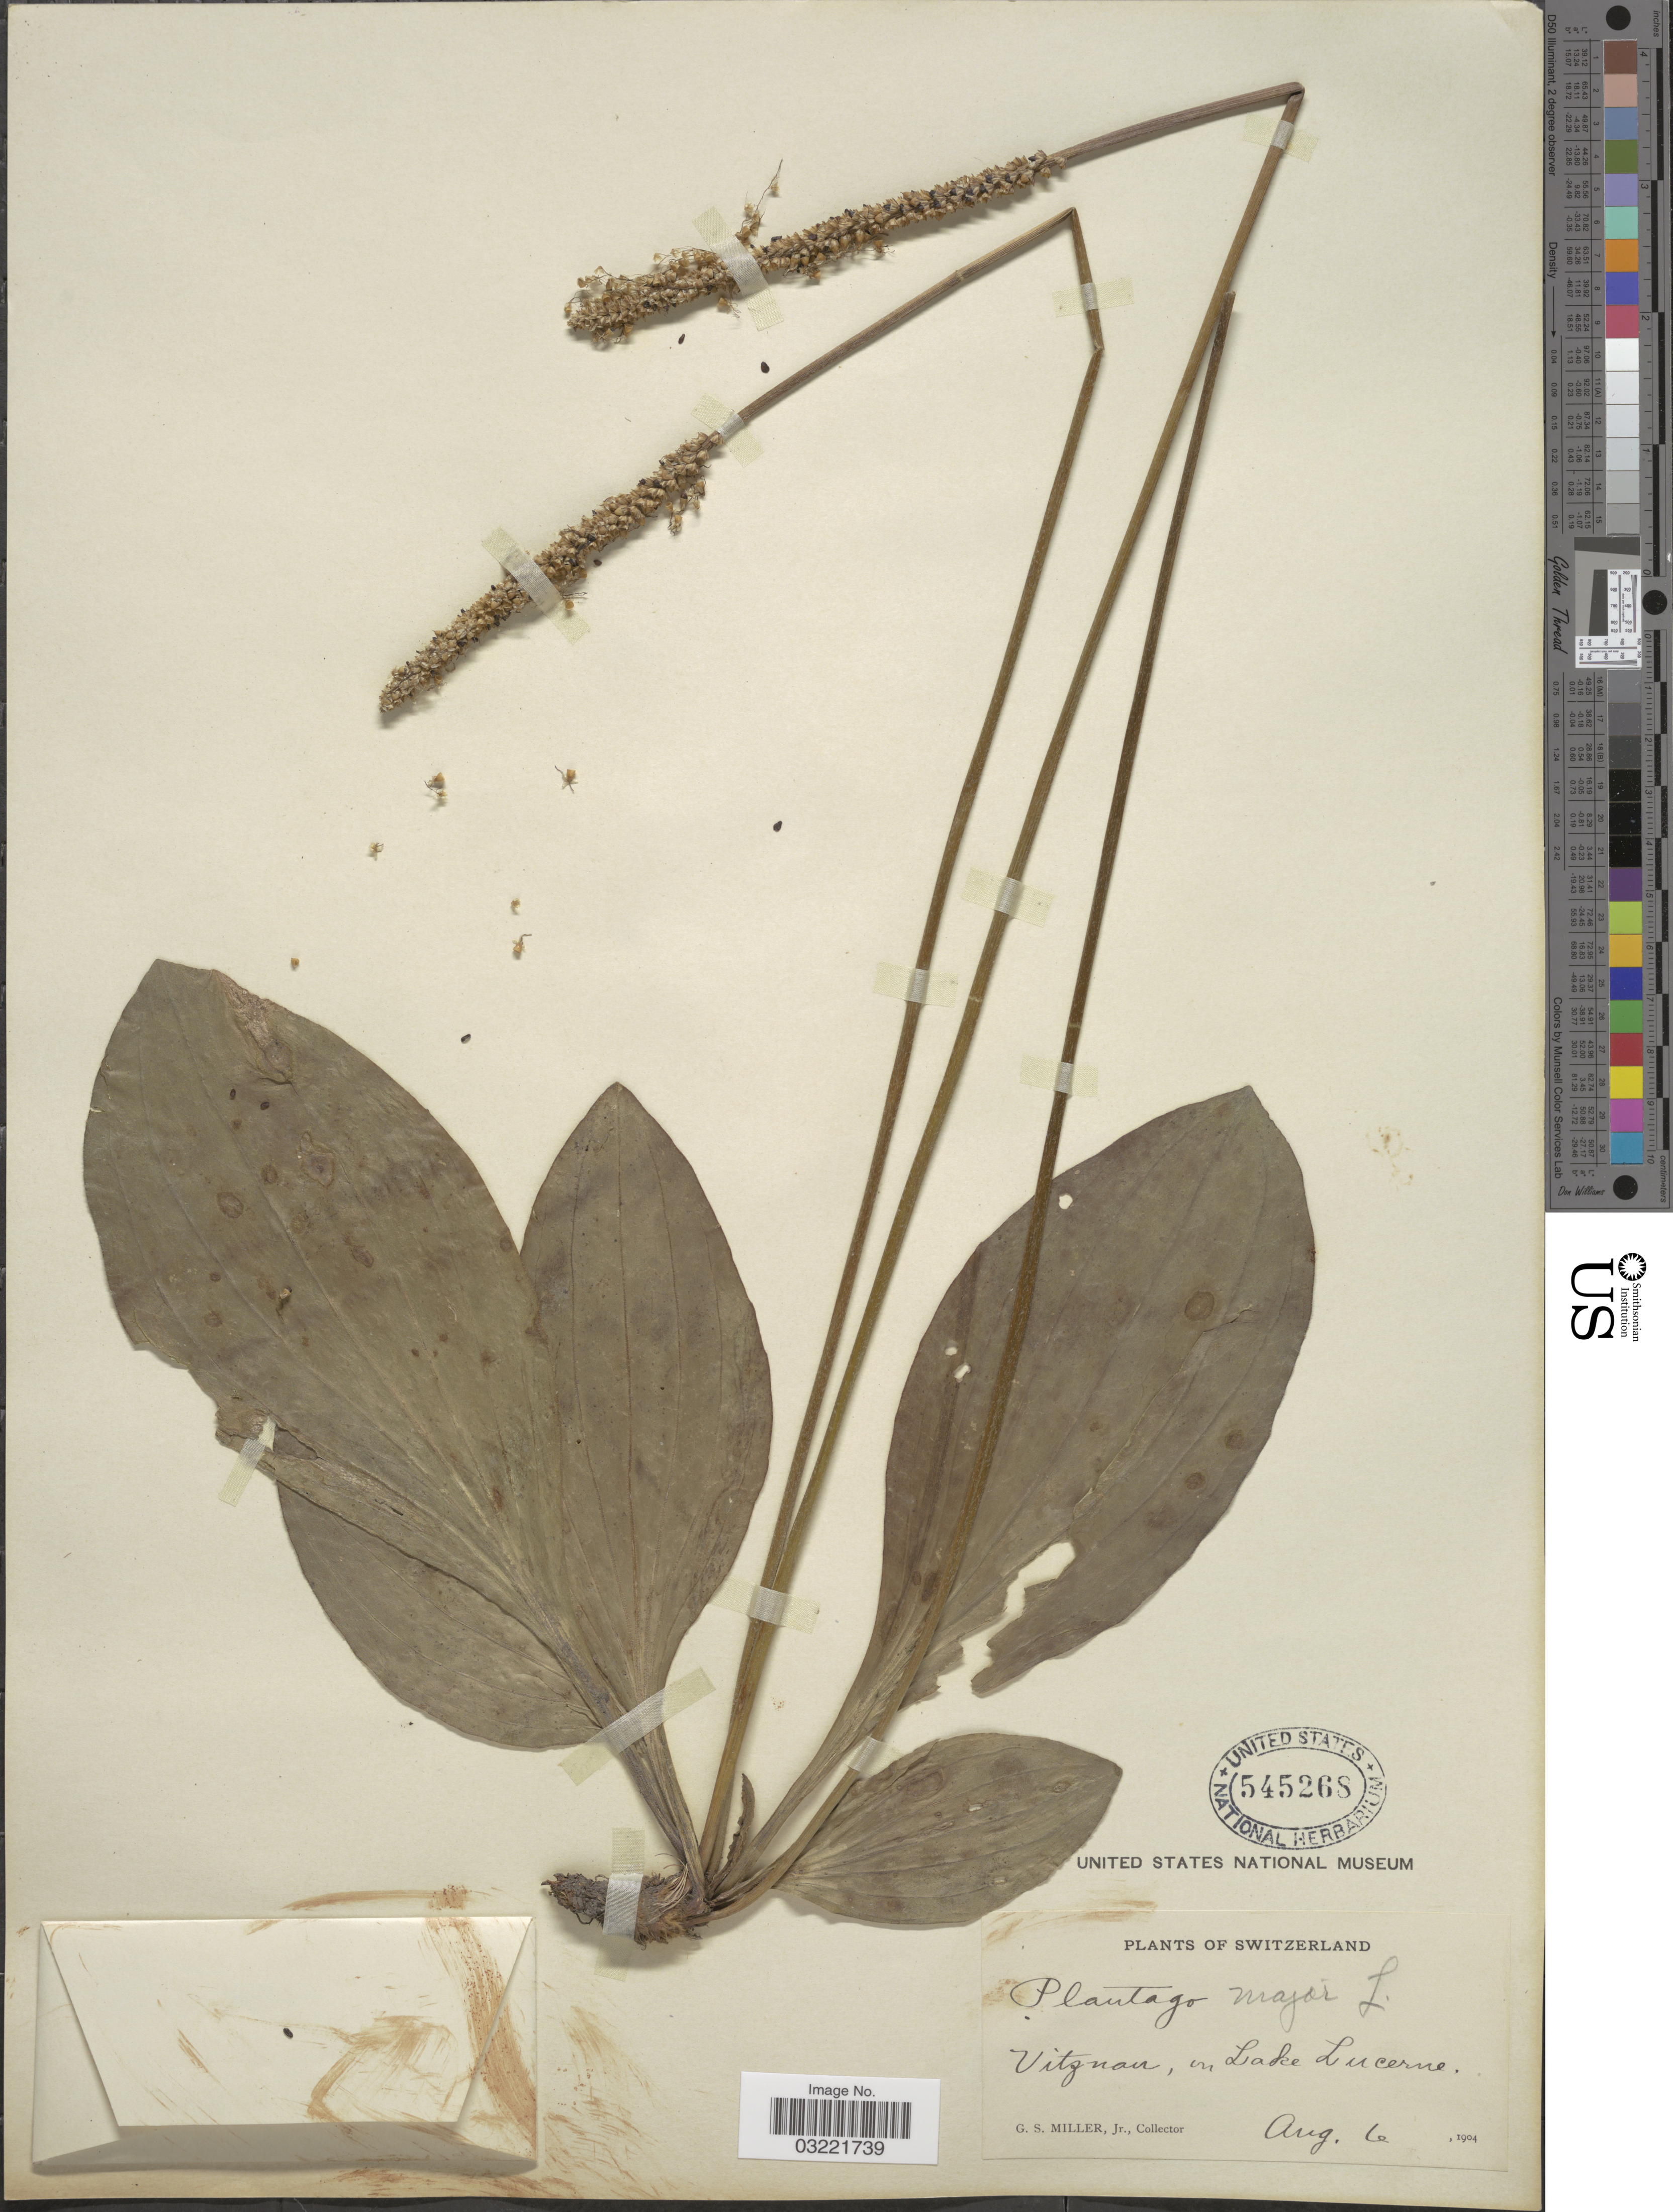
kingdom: Plantae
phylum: Tracheophyta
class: Magnoliopsida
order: Lamiales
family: Plantaginaceae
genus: Plantago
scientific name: Plantago major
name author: L.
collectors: G. S. Miller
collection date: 1904-08-06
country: Switzerland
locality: Vitznau, on Lake Lucerne.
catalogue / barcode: US 545268